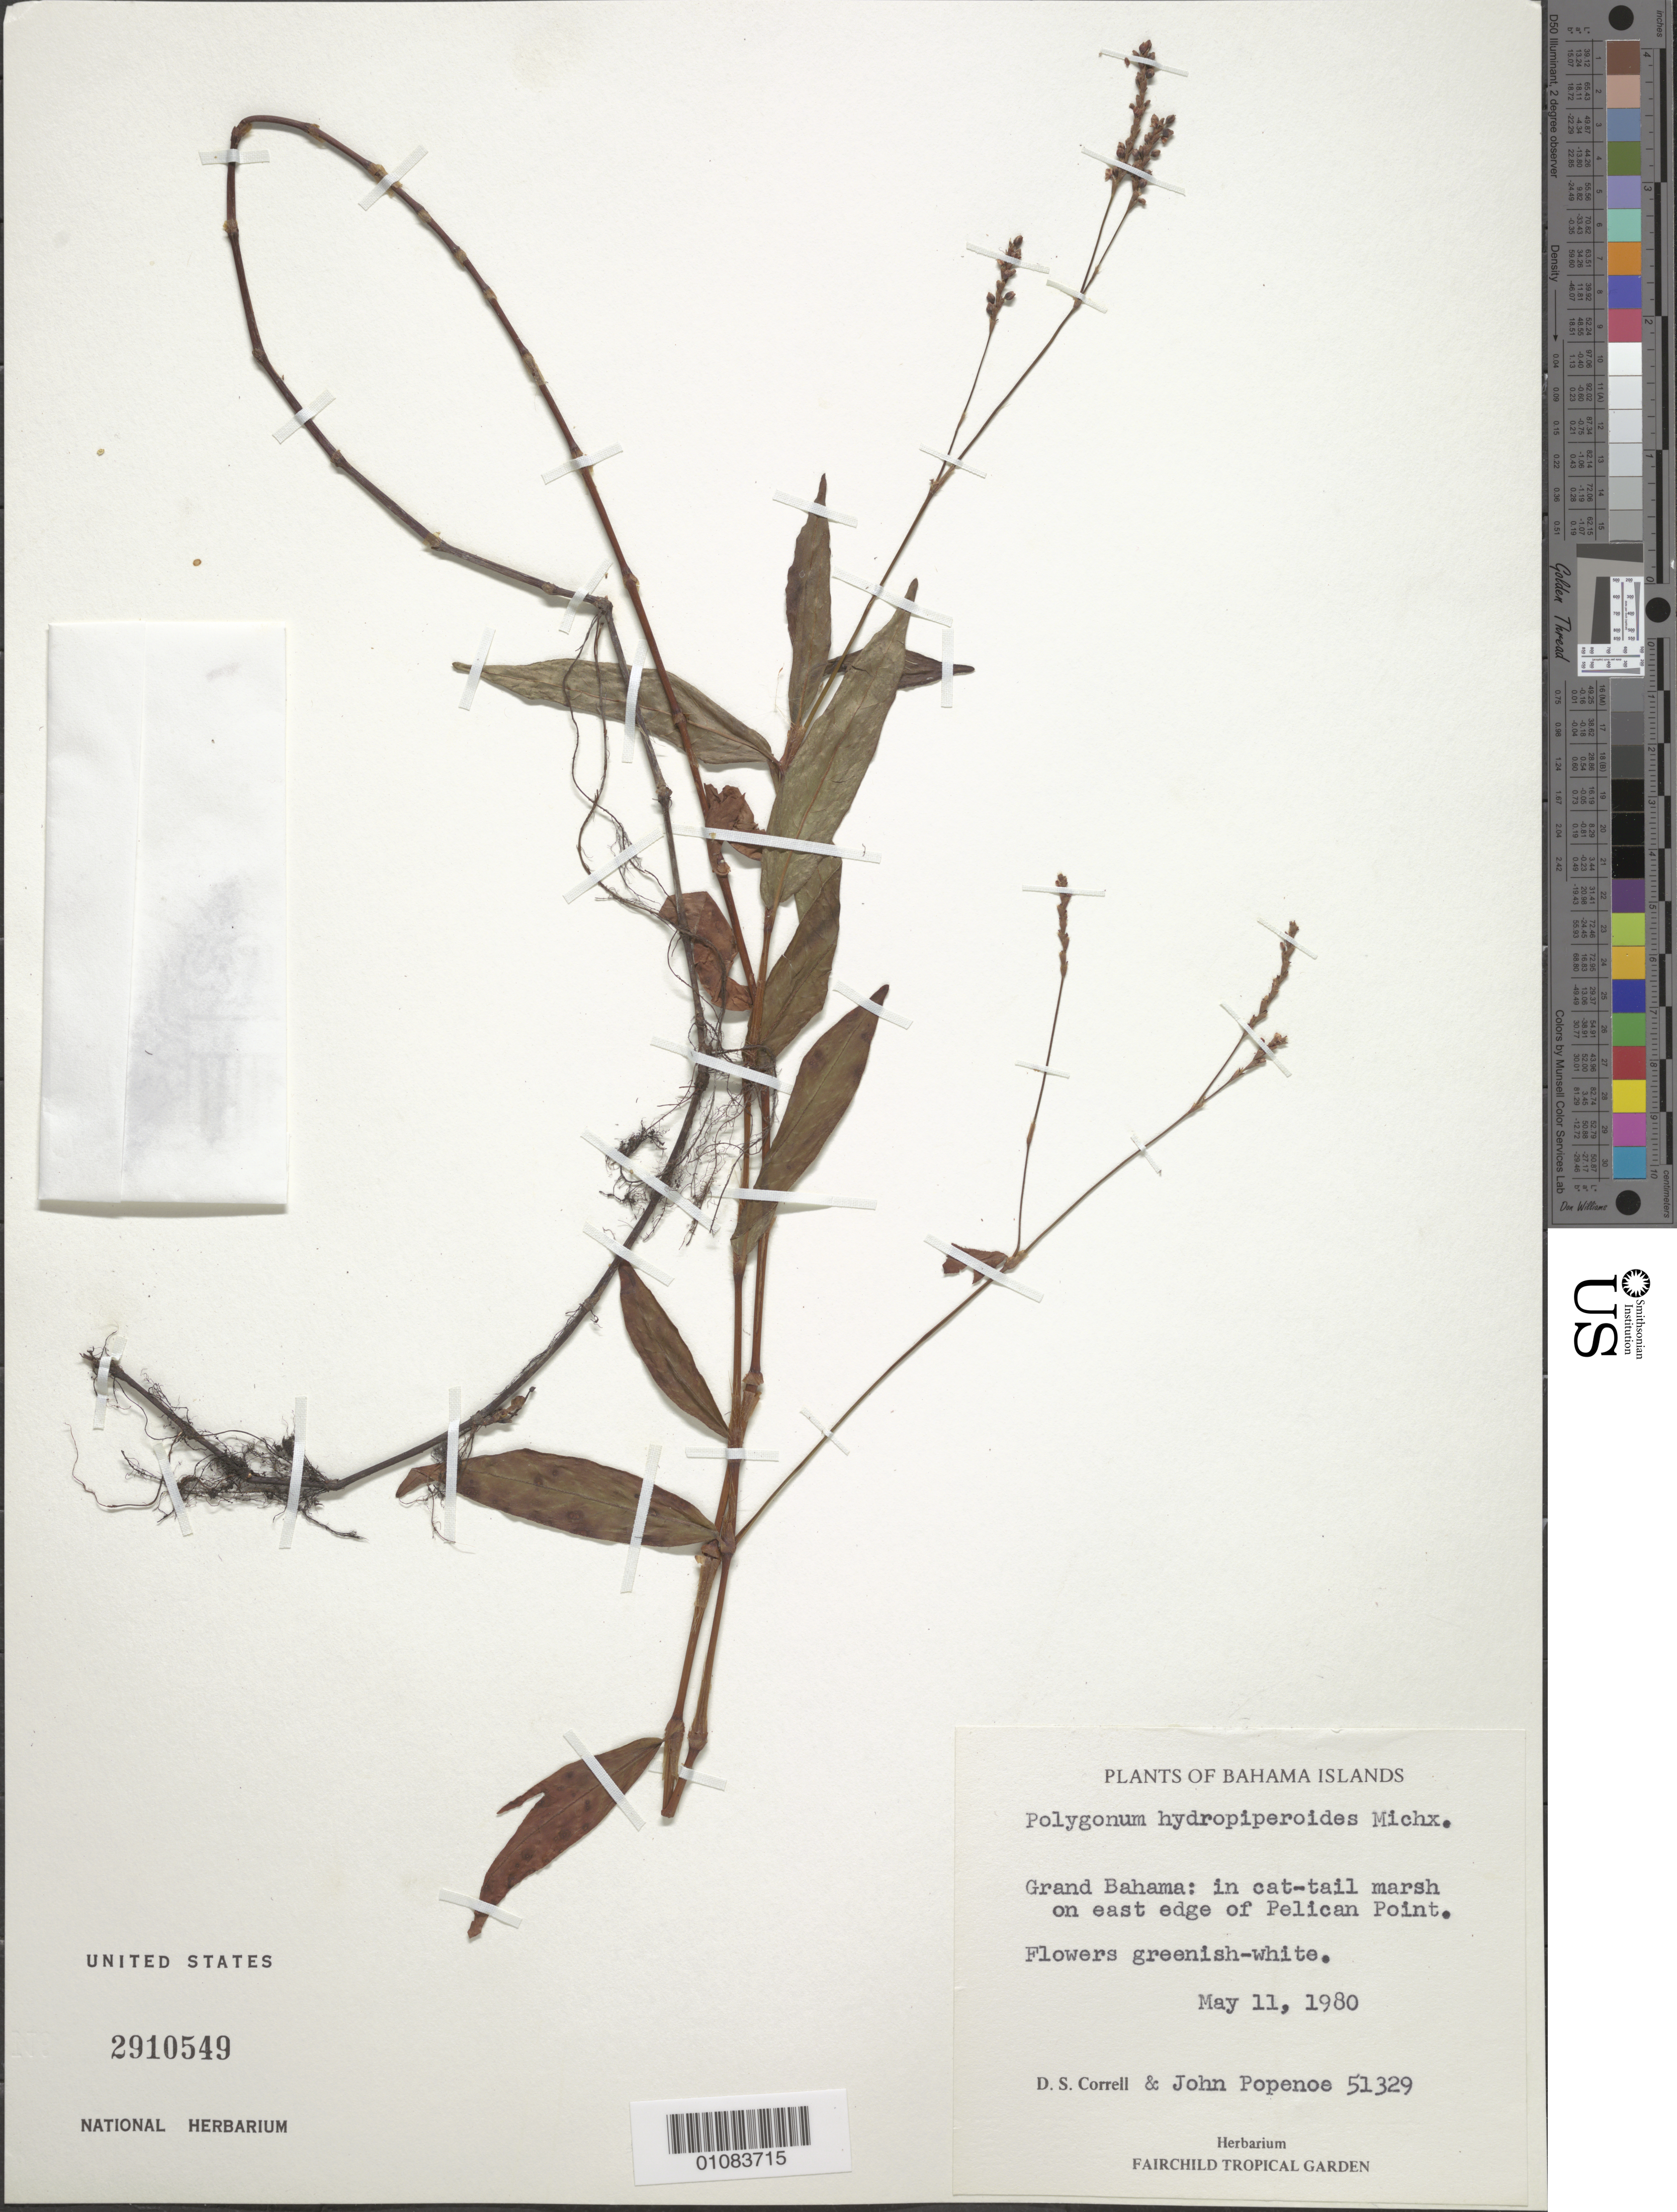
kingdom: Plantae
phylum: Tracheophyta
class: Magnoliopsida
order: Caryophyllales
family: Polygonaceae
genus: Polygonum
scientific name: Polygonum hydropiperoides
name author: Michx.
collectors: D. S. Correll & J. Popenoe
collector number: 51329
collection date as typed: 11 May 1980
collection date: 1980-05-11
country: Bahamas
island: Grand Bahama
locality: Grand Bahama: in cat-tail marsh on east edge of Pelican Point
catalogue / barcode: US 2910549